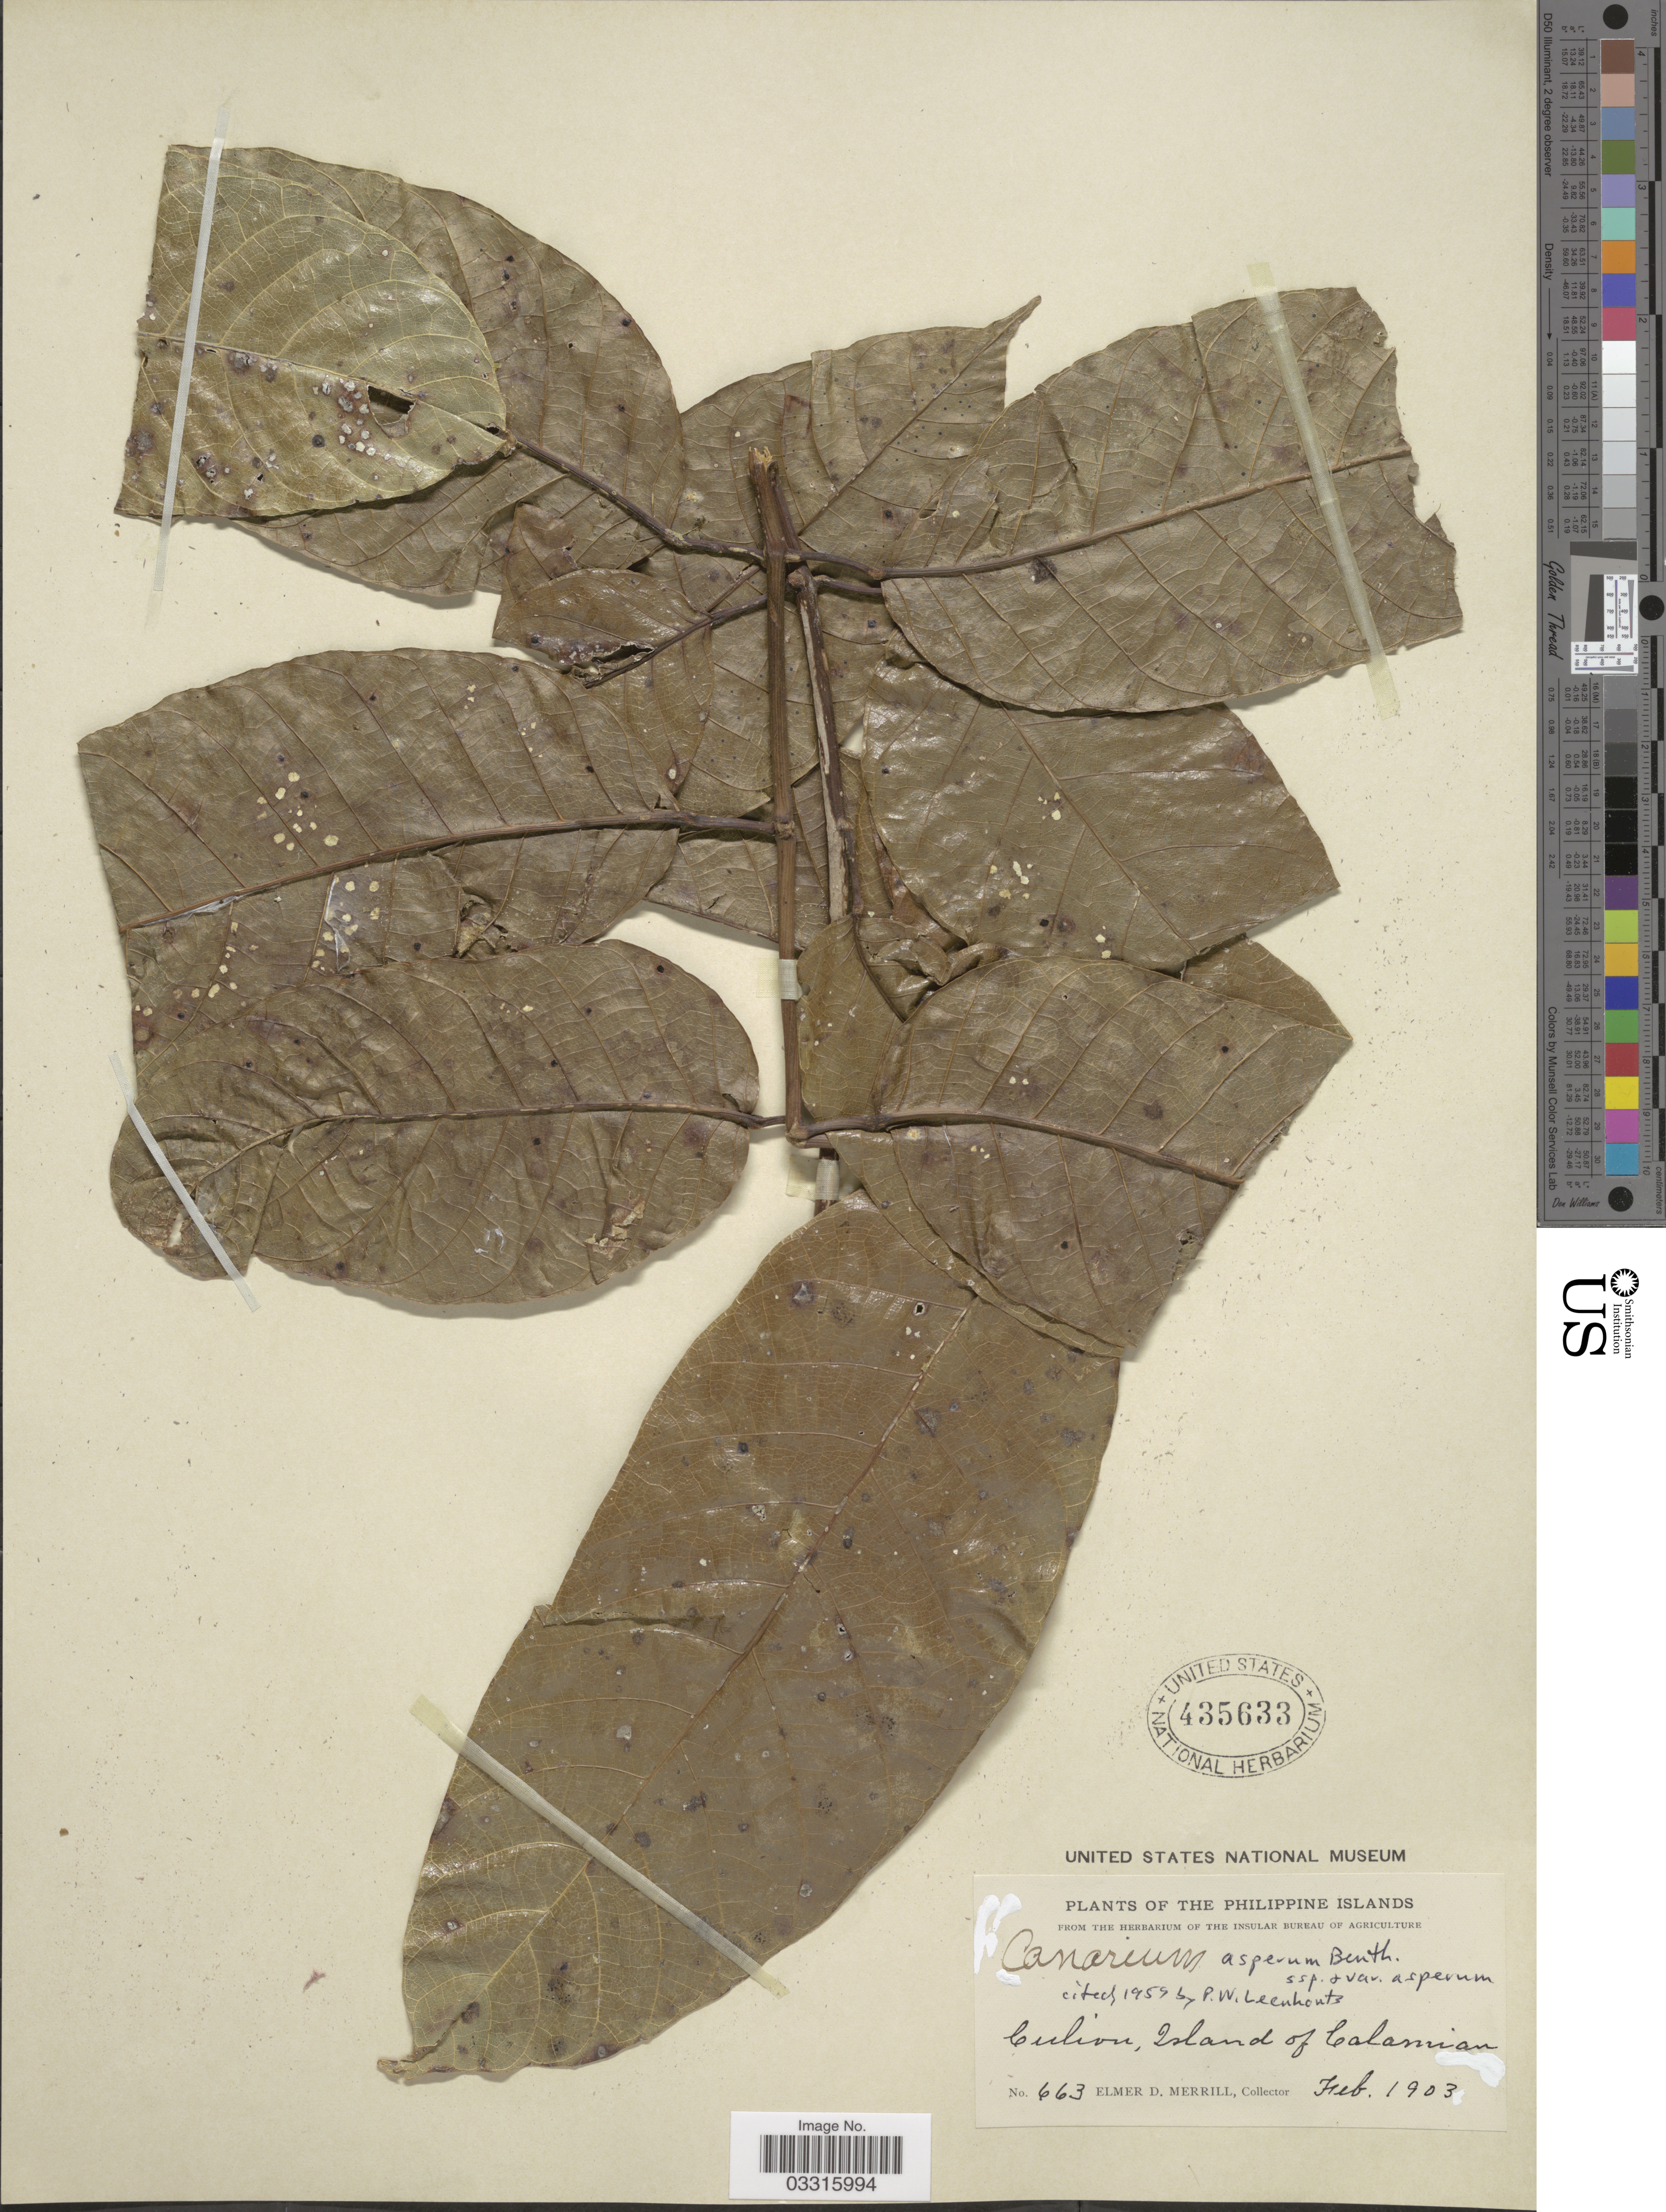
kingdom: Plantae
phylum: Tracheophyta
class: Magnoliopsida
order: Sapindales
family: Burseraceae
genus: Canarium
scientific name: Canarium asperum subsp. asperum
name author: Benth.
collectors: E. D. Merrill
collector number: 663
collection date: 1903-02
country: Philippines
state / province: Mimaropa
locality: Culion, Island of Calamian.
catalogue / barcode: US 435633